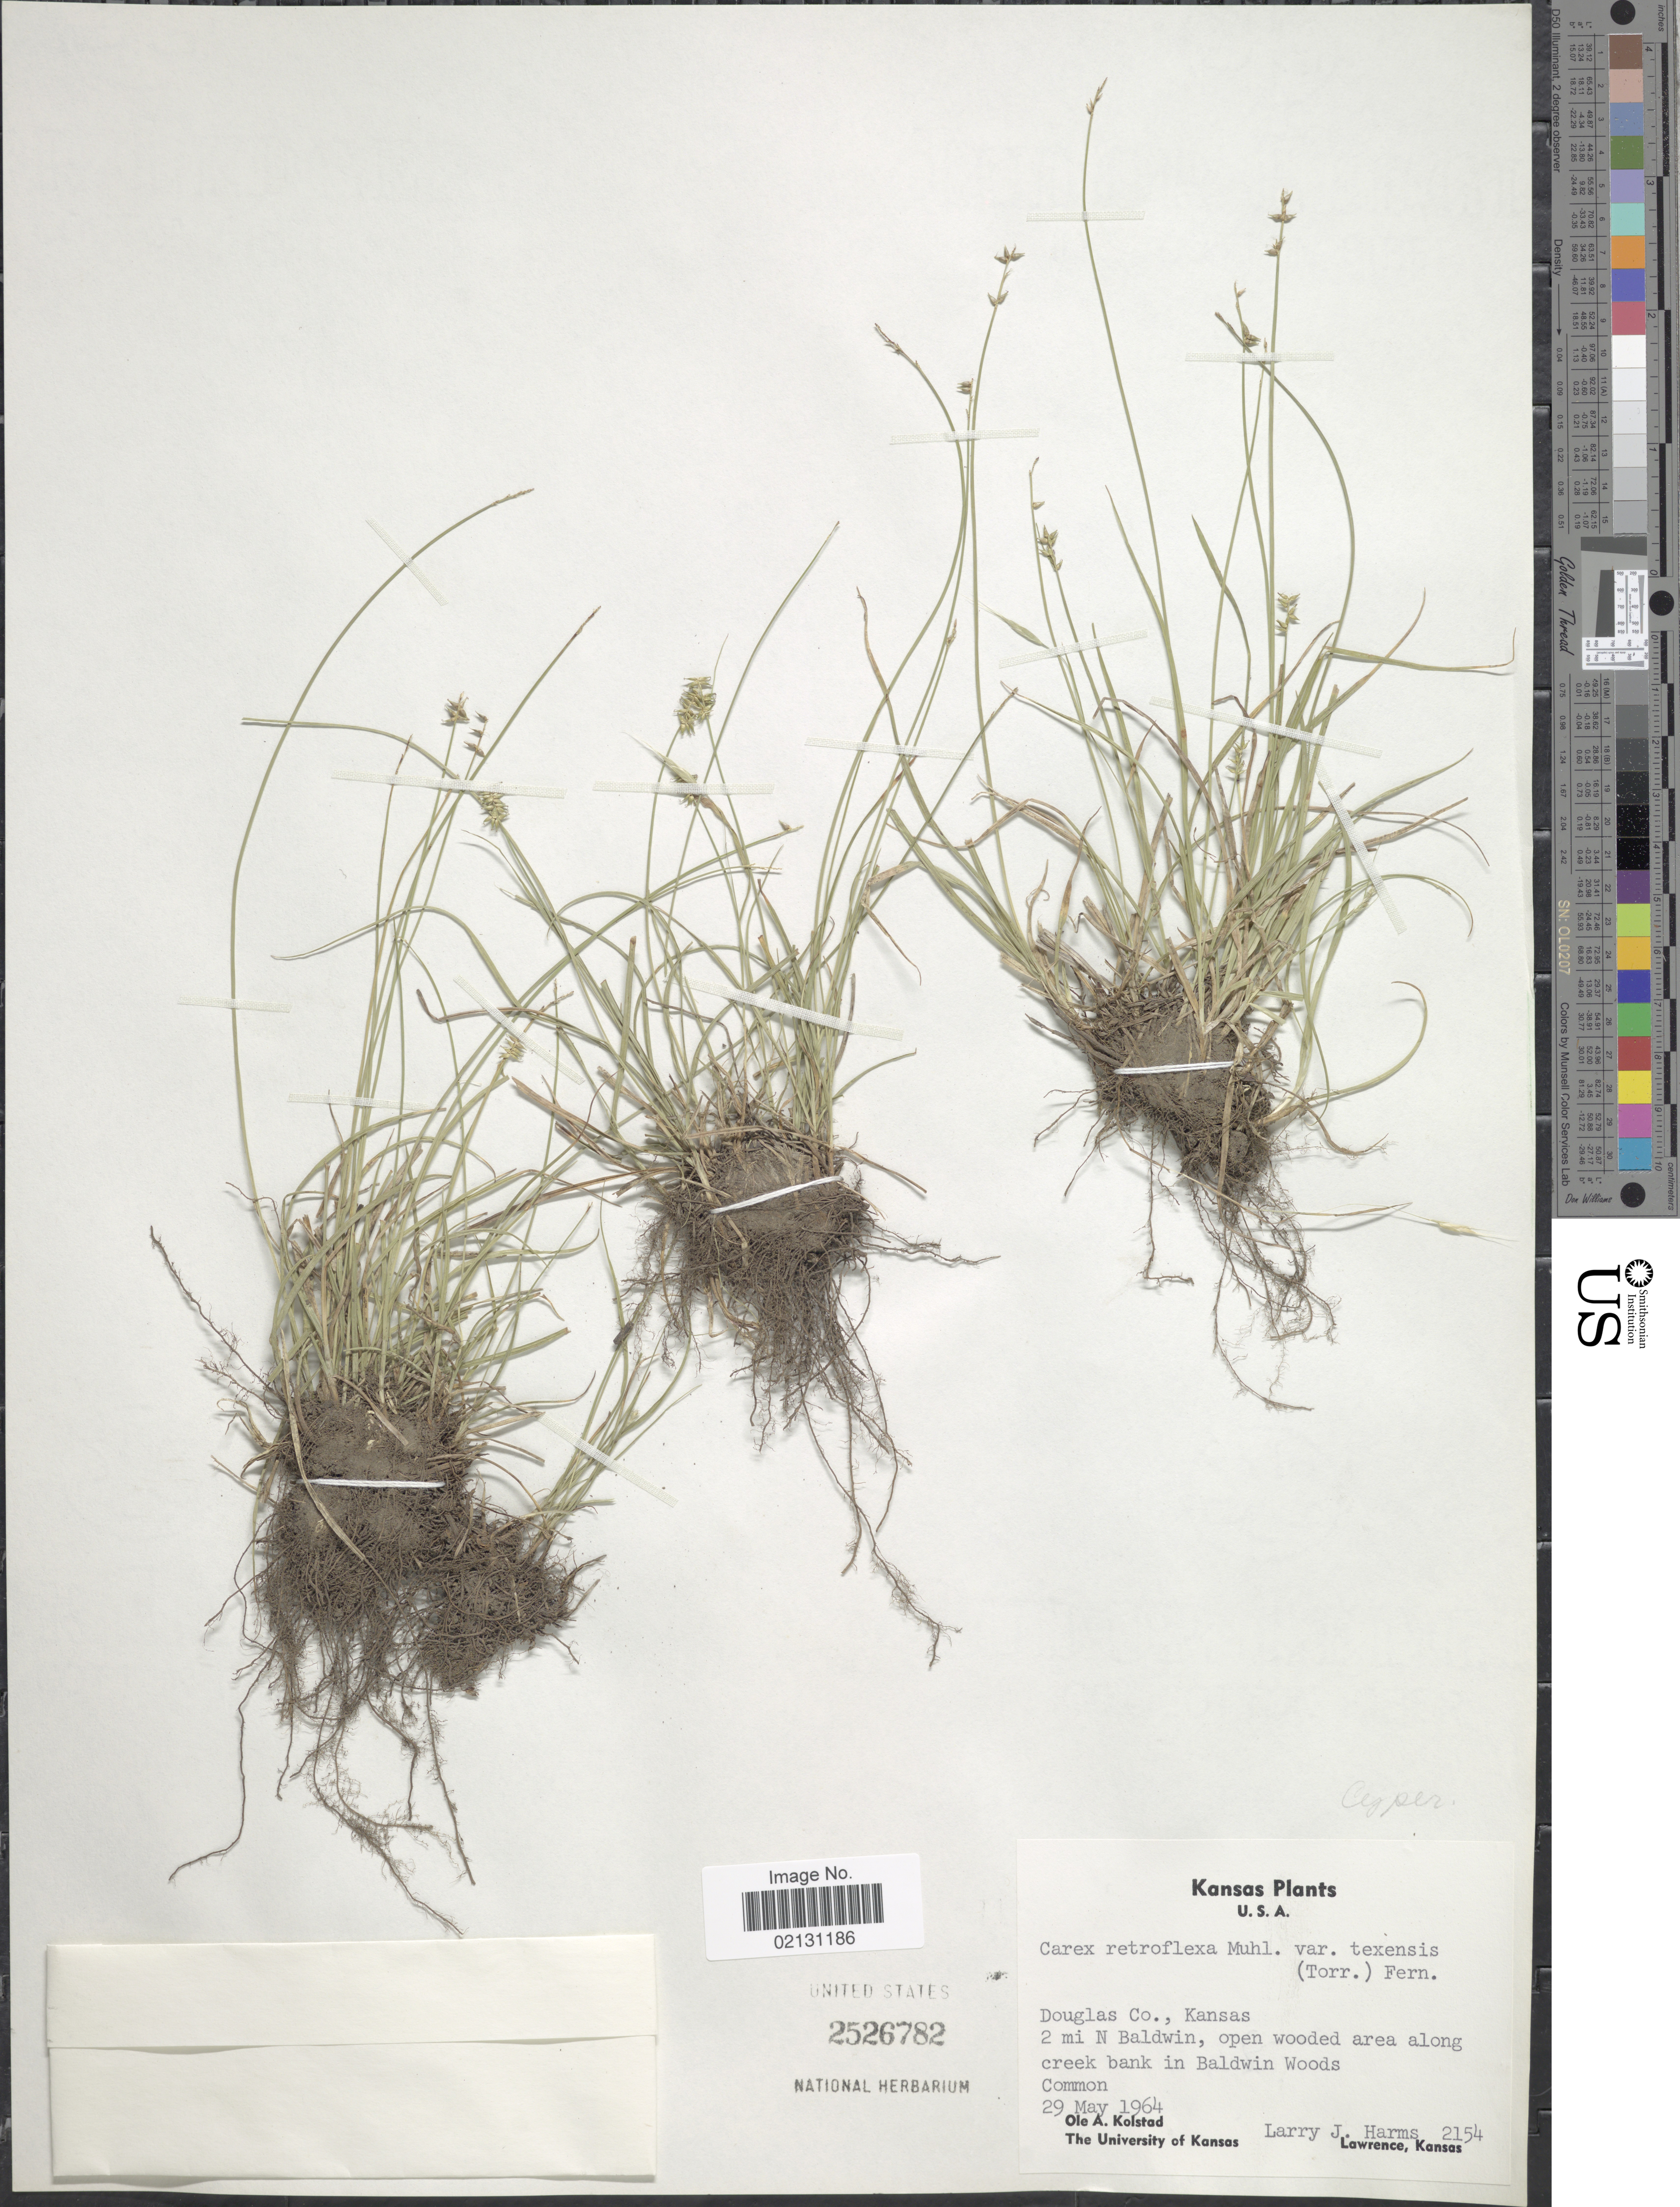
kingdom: Plantae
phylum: Tracheophyta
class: Liliopsida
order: Poales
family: Cyperaceae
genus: Carex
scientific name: Carex retroflexa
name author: Muhl. ex Willd.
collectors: O. Kolstad & L. Harms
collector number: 2154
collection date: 1964-05-29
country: United States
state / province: Kansas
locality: Douglas Co., 2 mi N Baldwin, open wooded area along creek bank in Baldwin Woods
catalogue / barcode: US 2526782